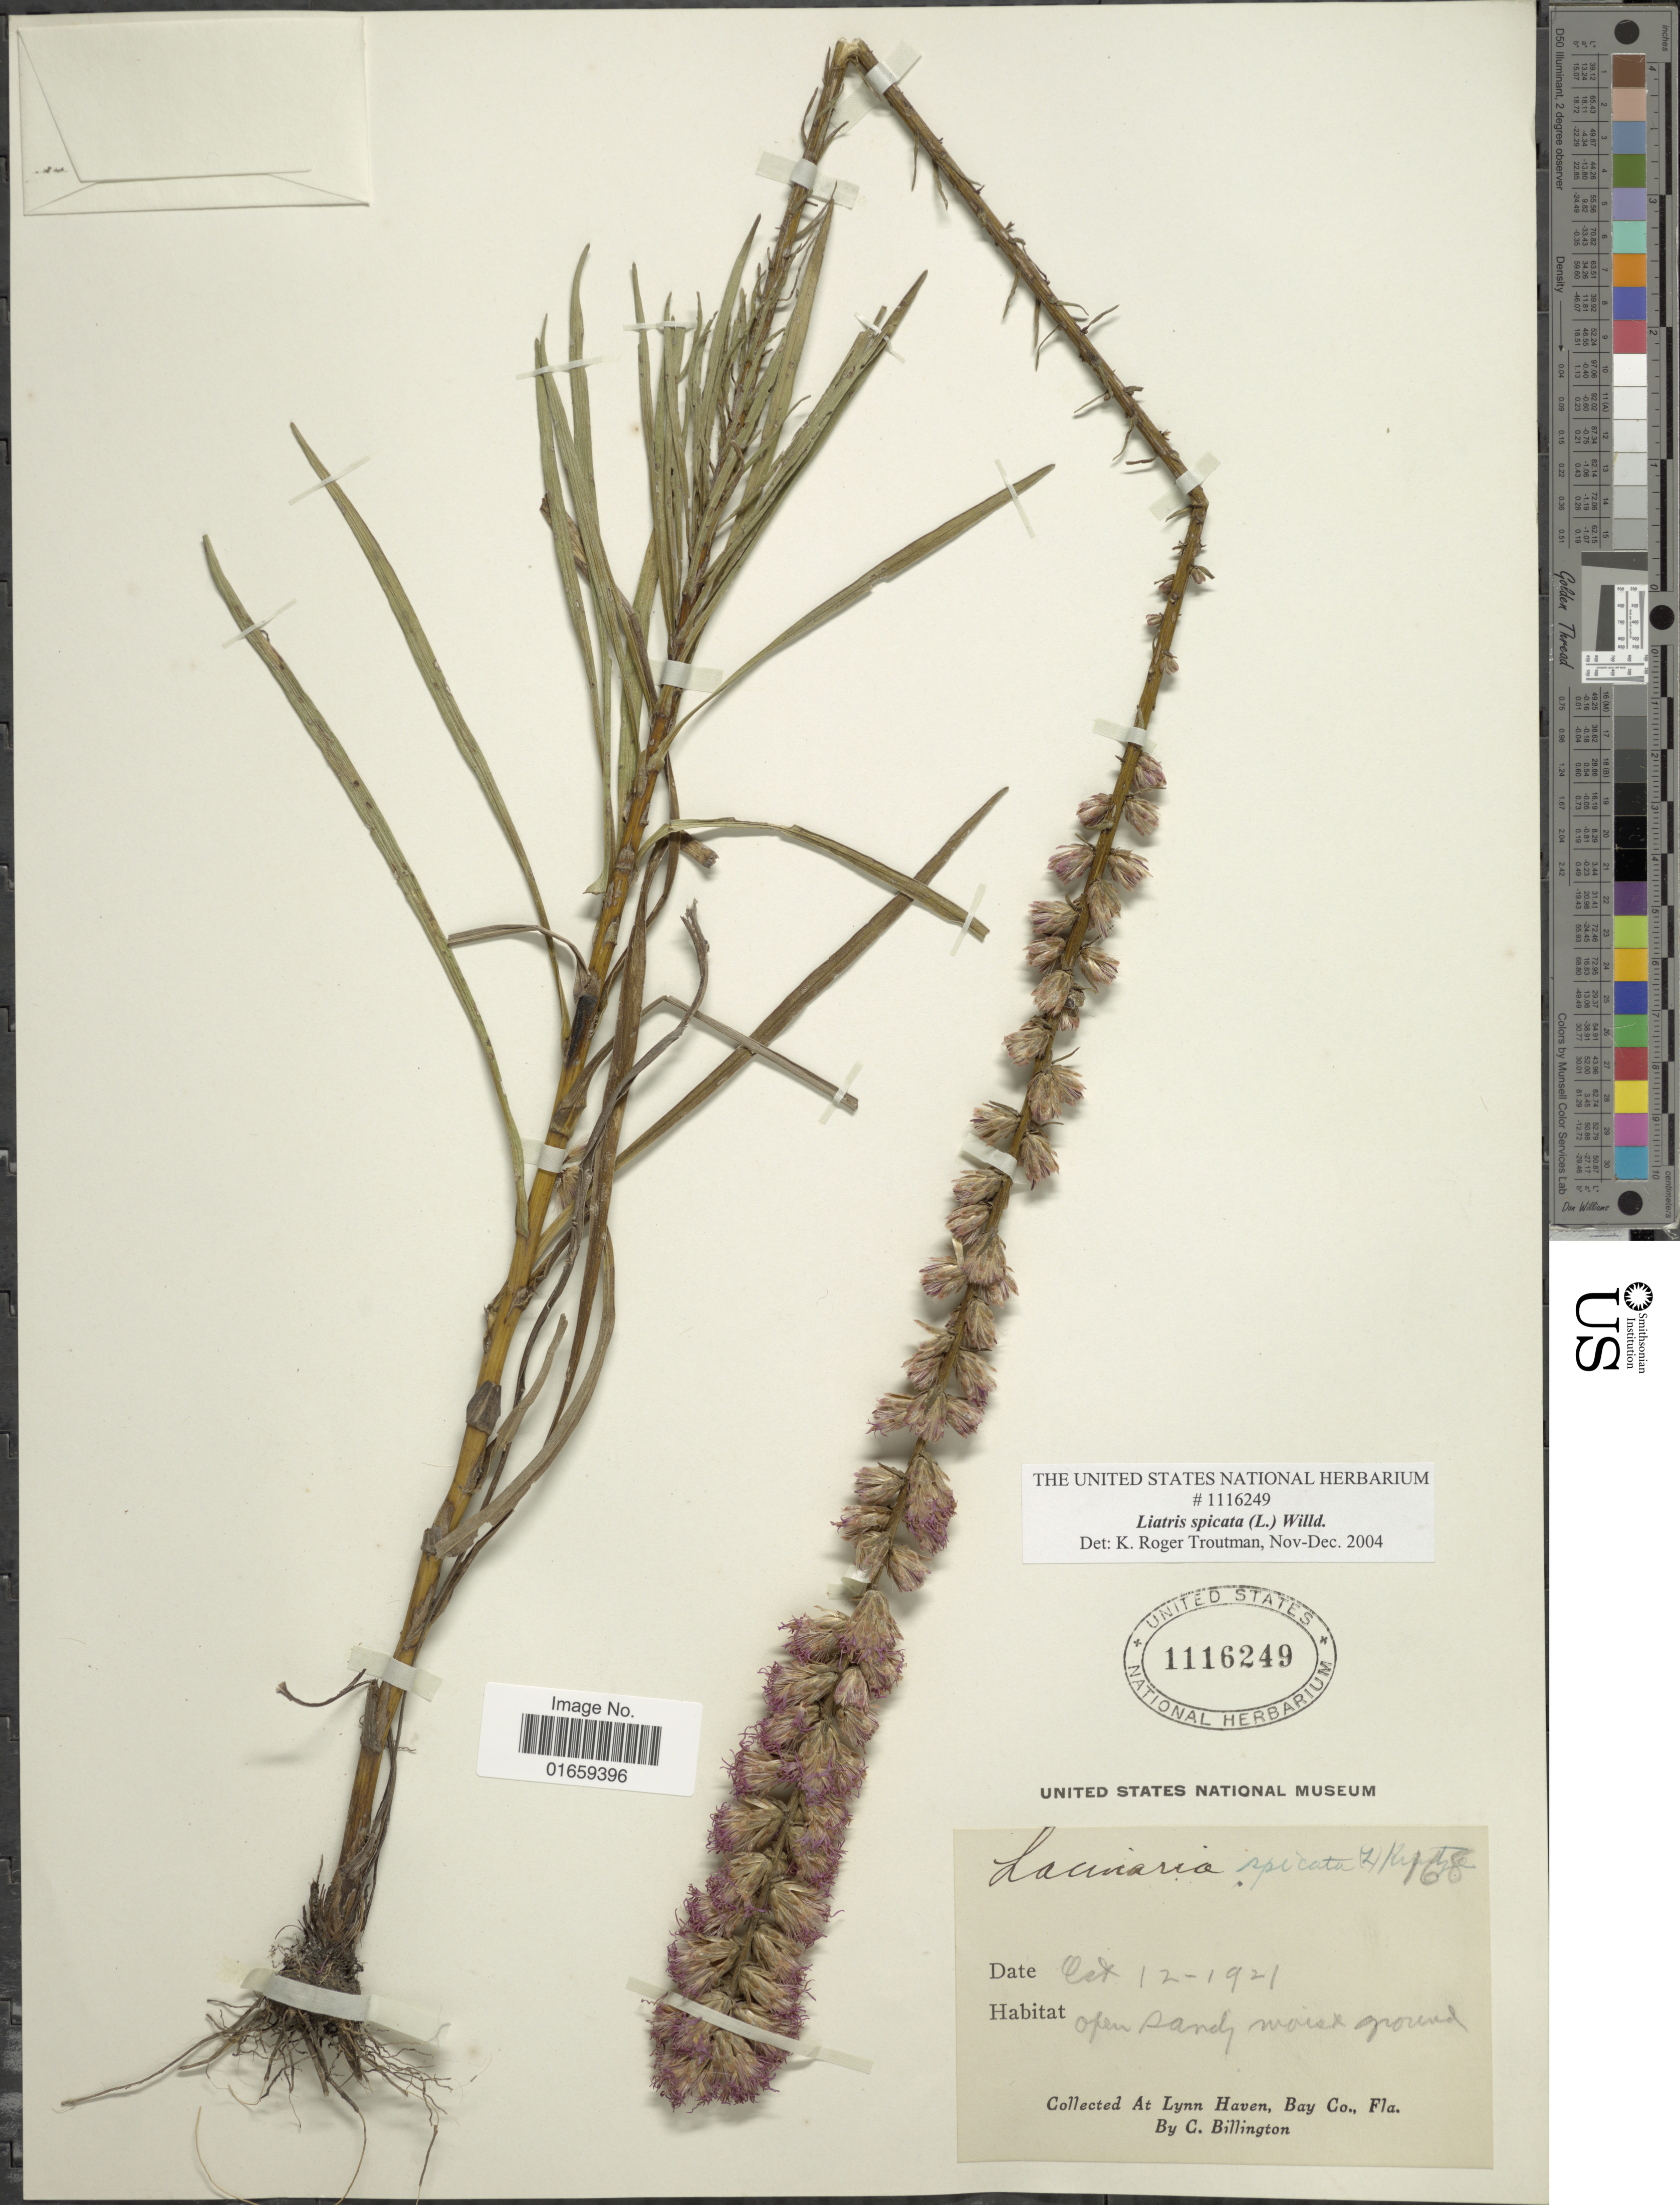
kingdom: Plantae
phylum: Tracheophyta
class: Magnoliopsida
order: Asterales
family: Asteraceae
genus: Liatris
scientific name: Liatris spicata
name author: (L.) Willd.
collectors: C. Billington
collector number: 168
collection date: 1921-10-12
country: United States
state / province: Florida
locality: Lynn Haven, Bay Co.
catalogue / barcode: US 1116249